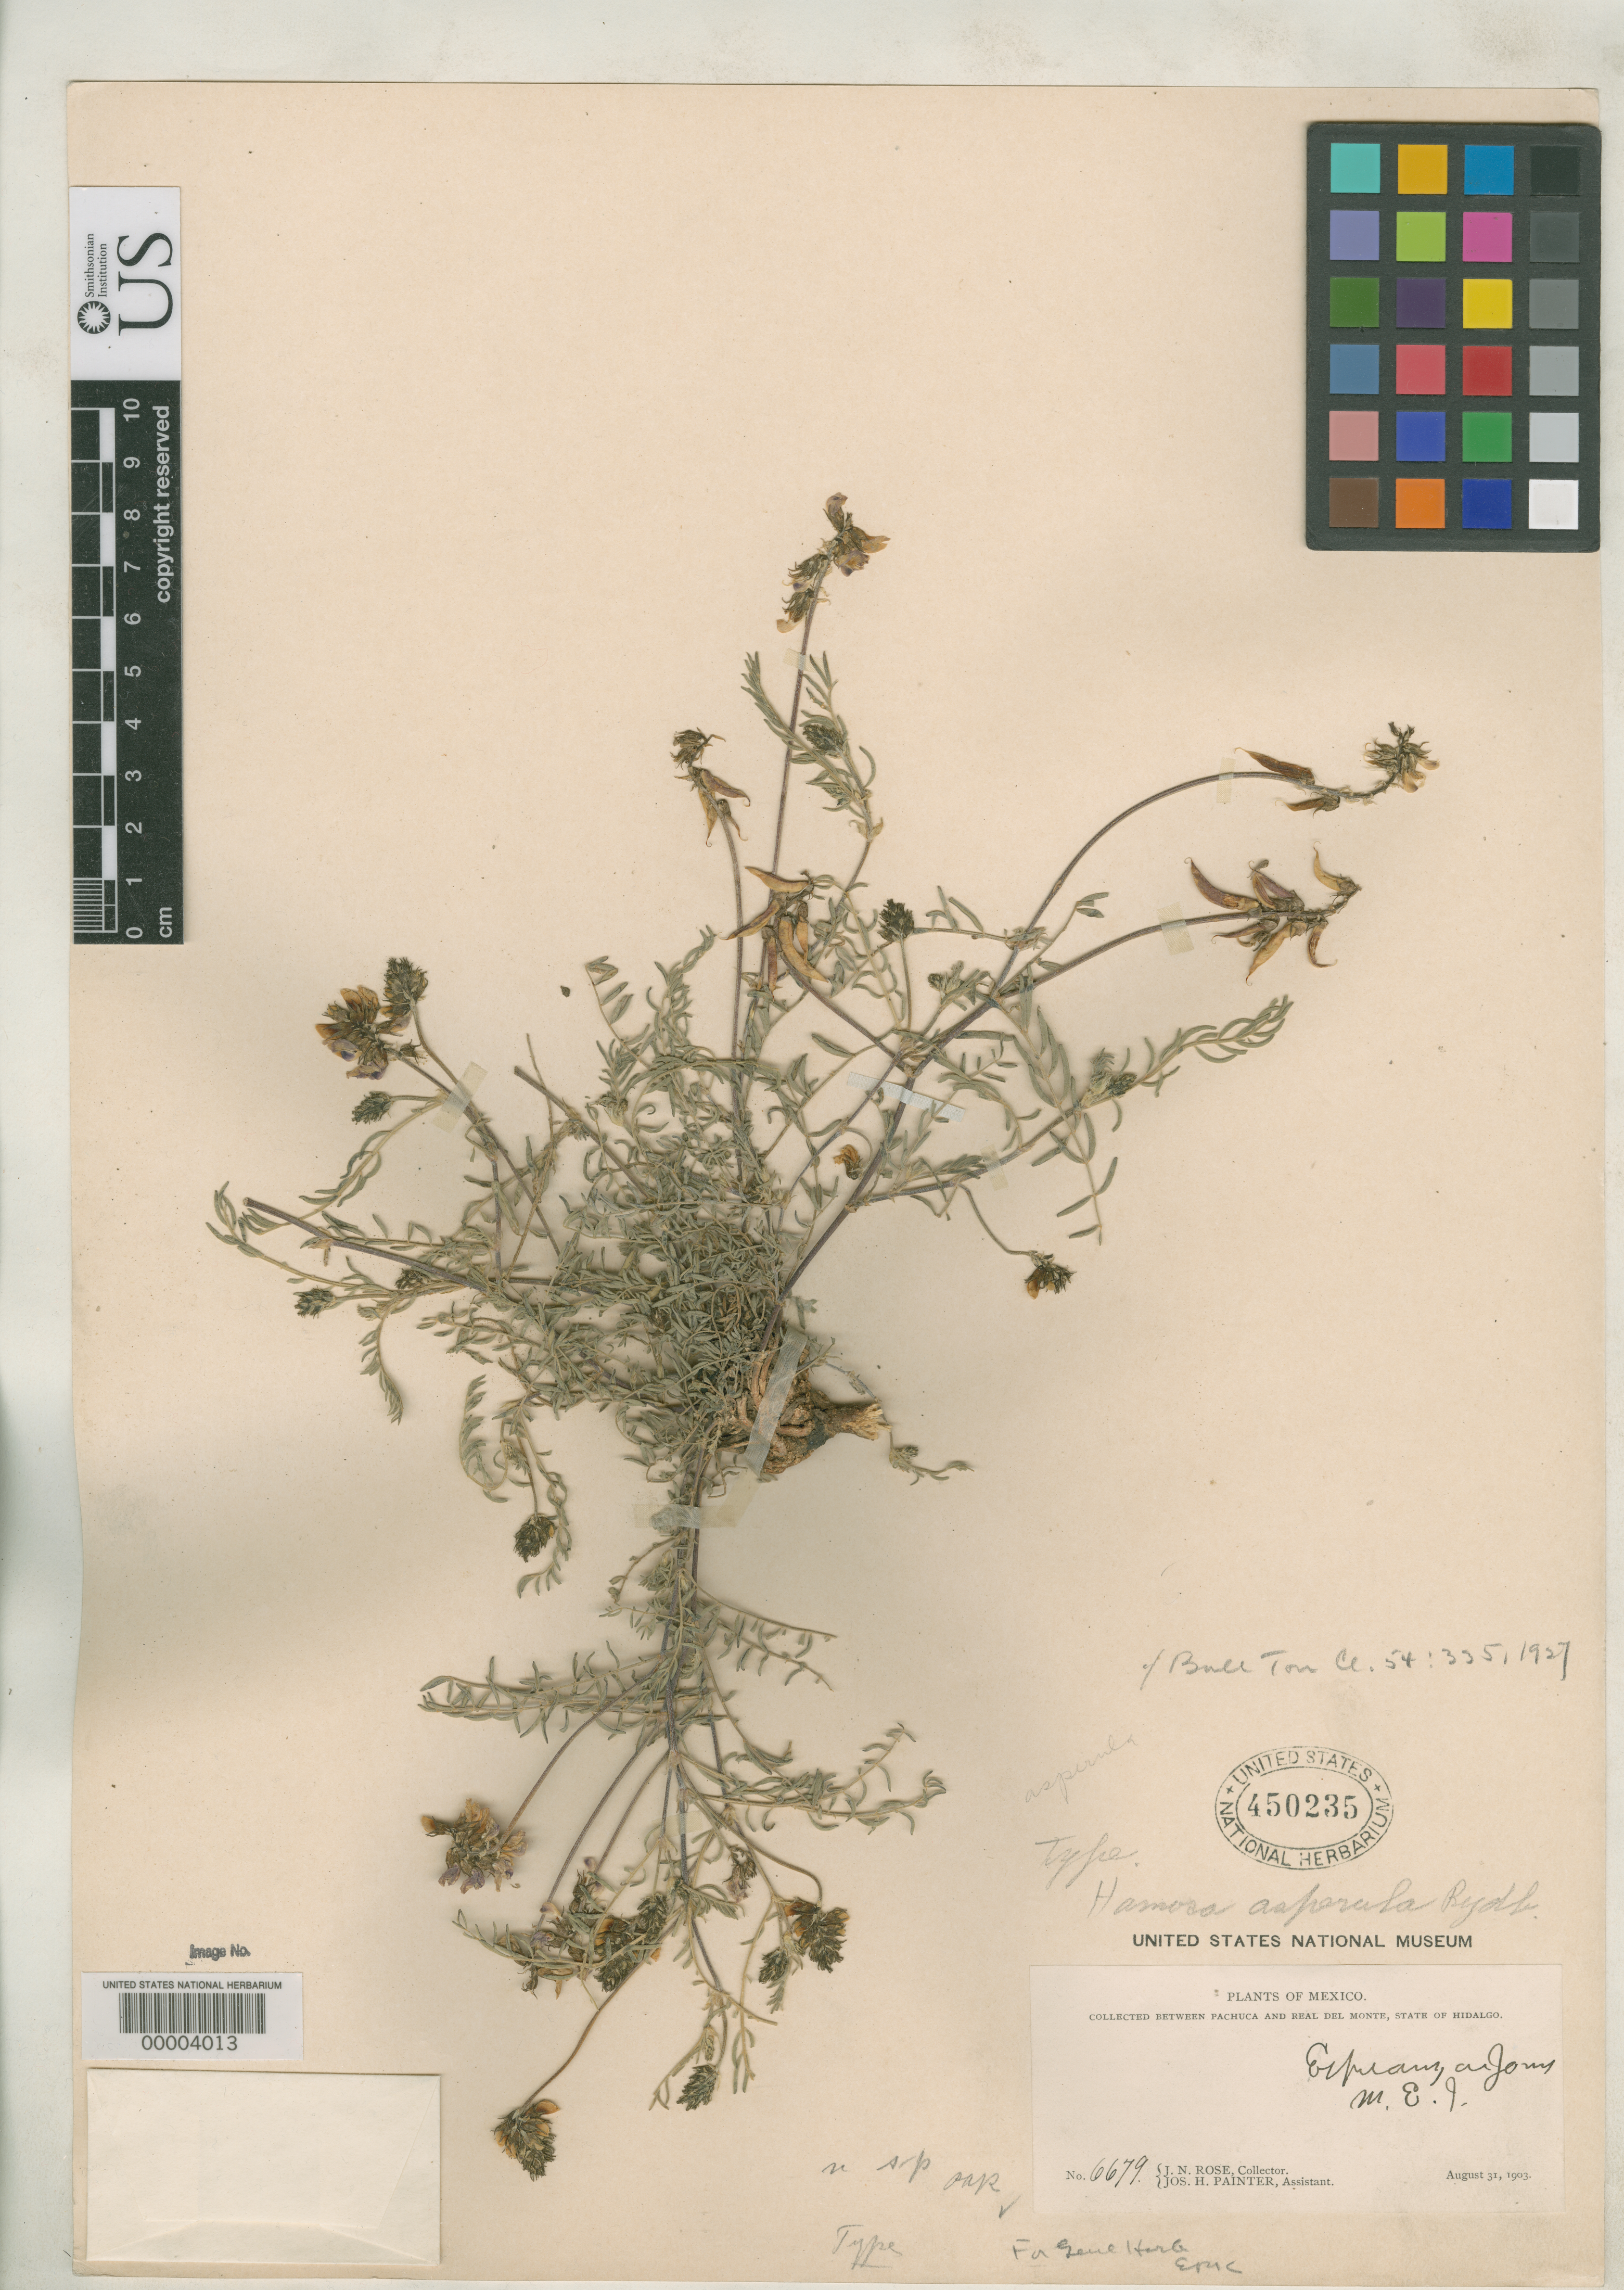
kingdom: Plantae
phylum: Tracheophyta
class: Magnoliopsida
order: Fabales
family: Fabaceae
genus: Hamosa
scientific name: Hamosa asperula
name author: Rydb.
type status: Holotype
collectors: J. N. Rose & J. H. Painter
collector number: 6679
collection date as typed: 31 Aug 1903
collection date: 1903-08-31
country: Mexico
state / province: Hidalgo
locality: Between Pachuca and Real del Monte.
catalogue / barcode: US 450235